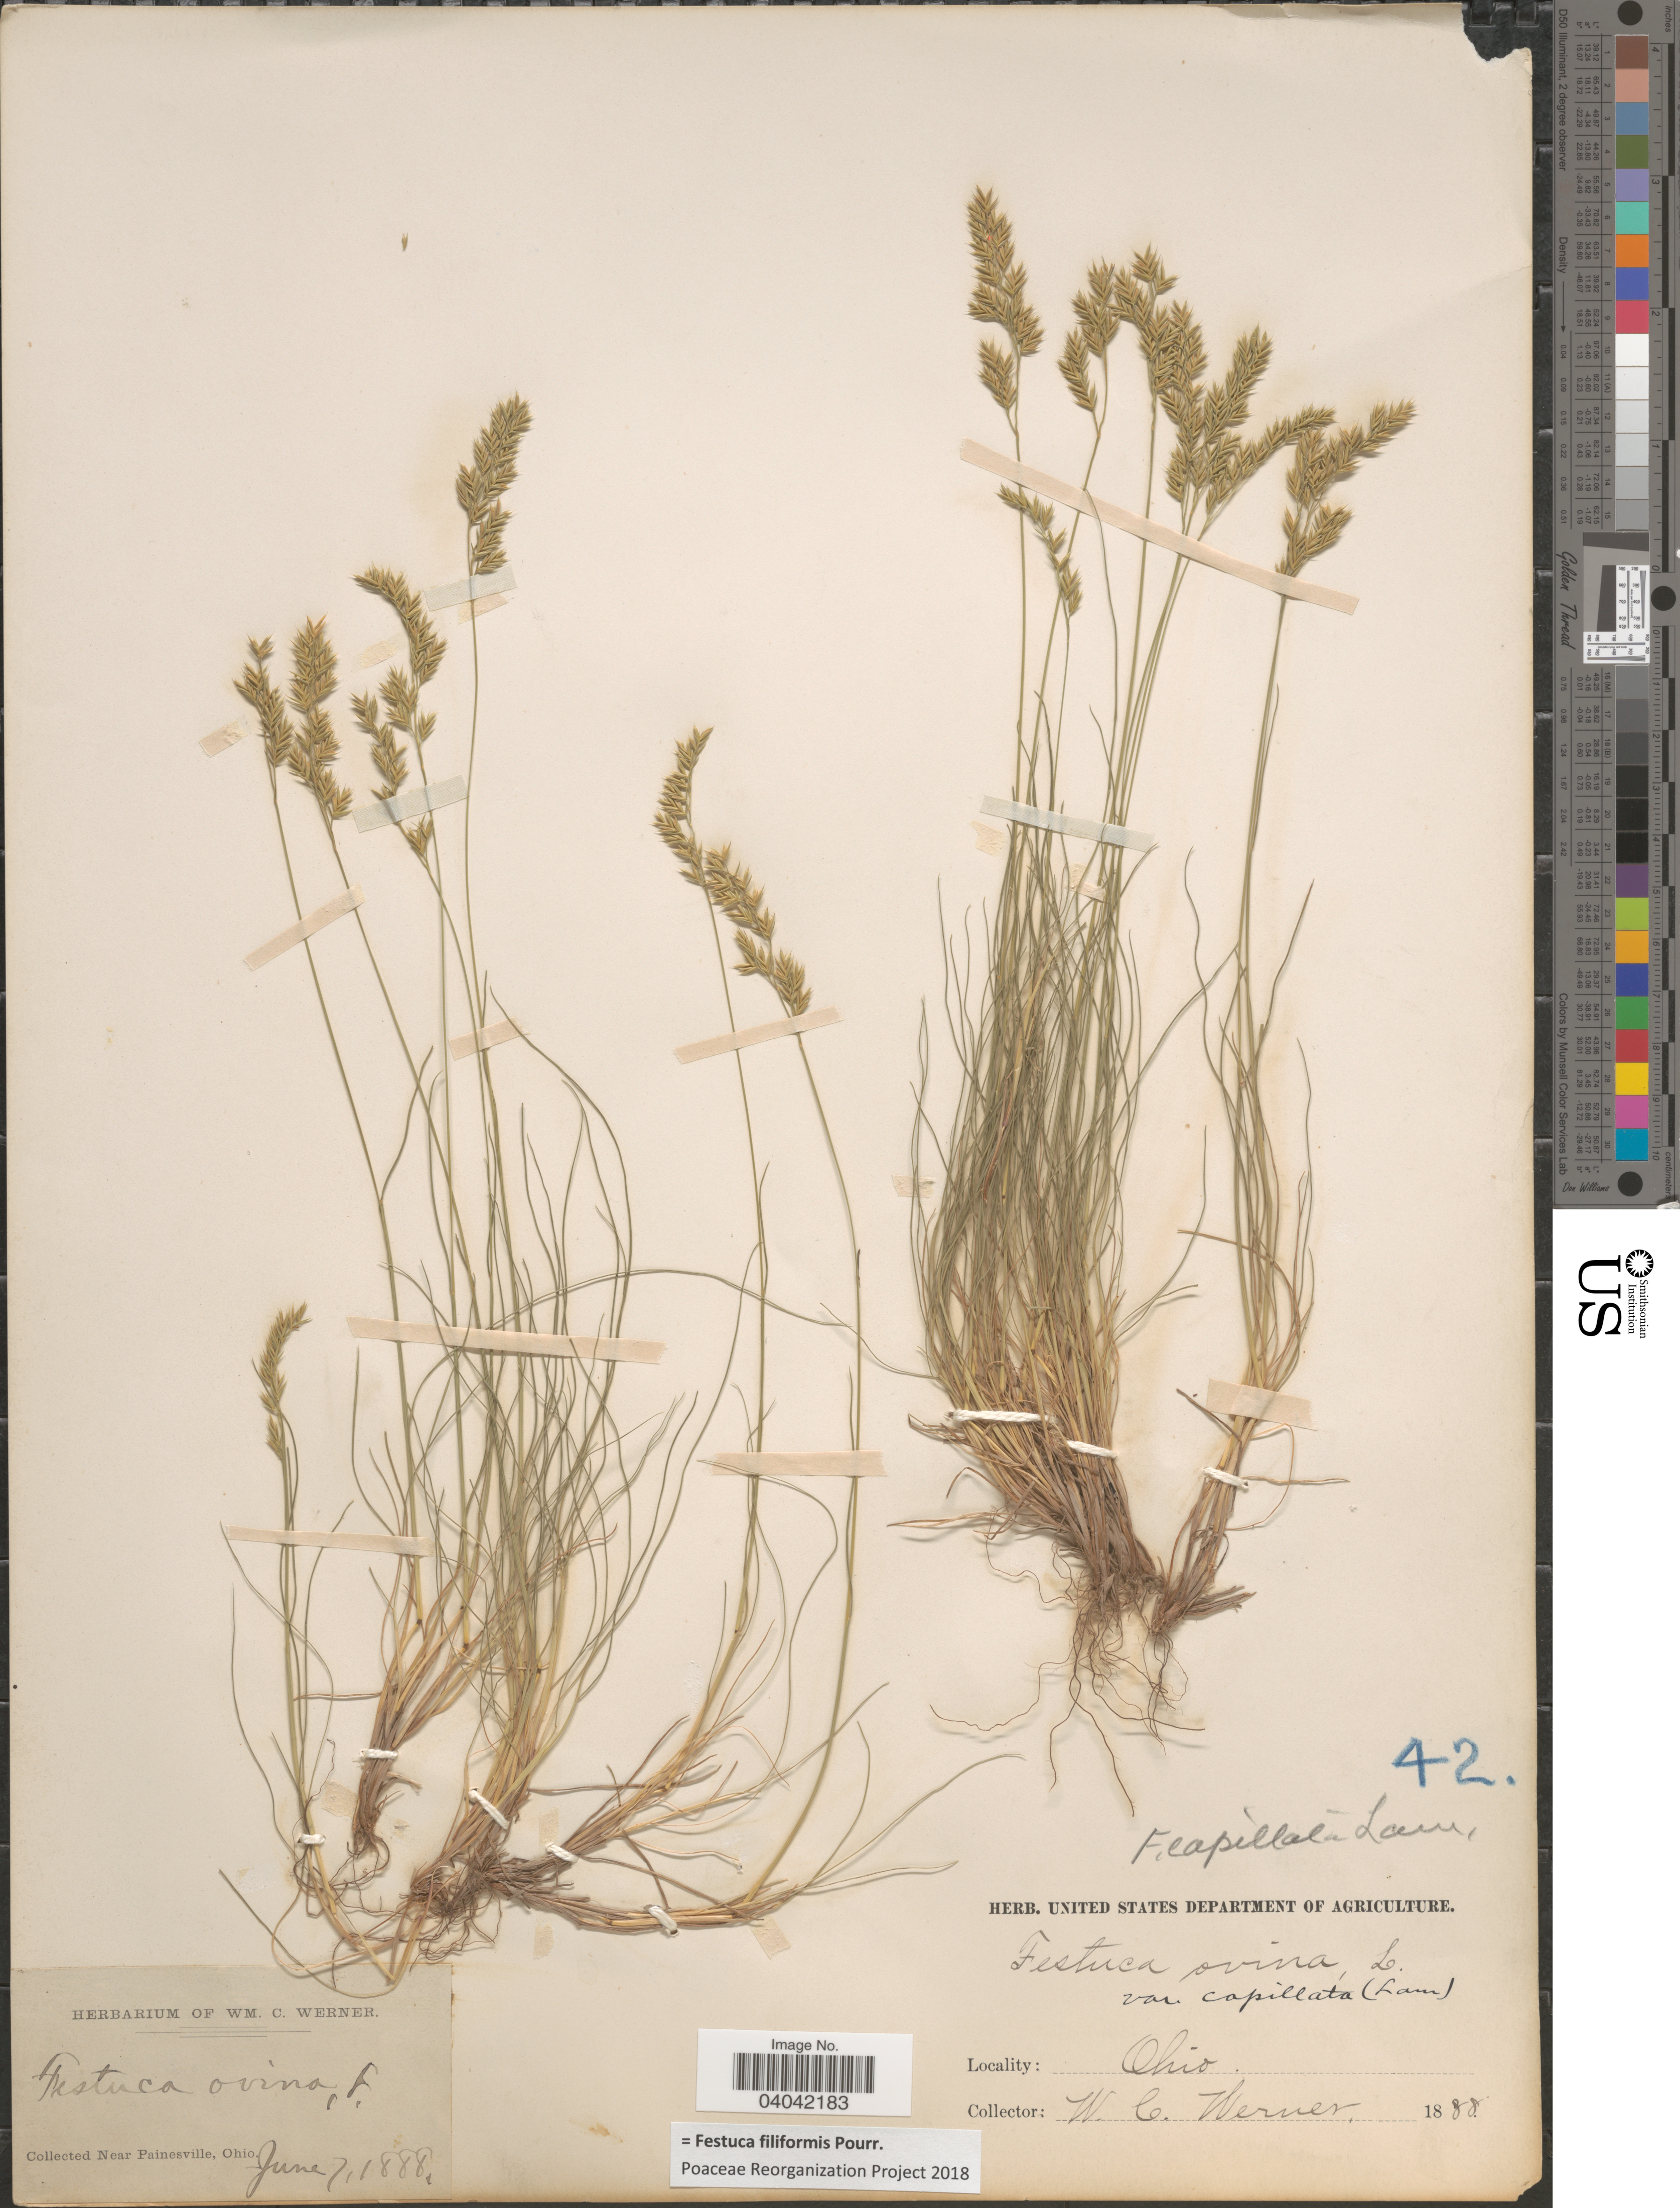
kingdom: Plantae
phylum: Tracheophyta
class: Liliopsida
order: Poales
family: Poaceae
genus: Festuca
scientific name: Festuca filiformis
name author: Pourr.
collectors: W. Werner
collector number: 42*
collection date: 1888-06-07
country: United States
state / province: Ohio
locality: Near Painesville.